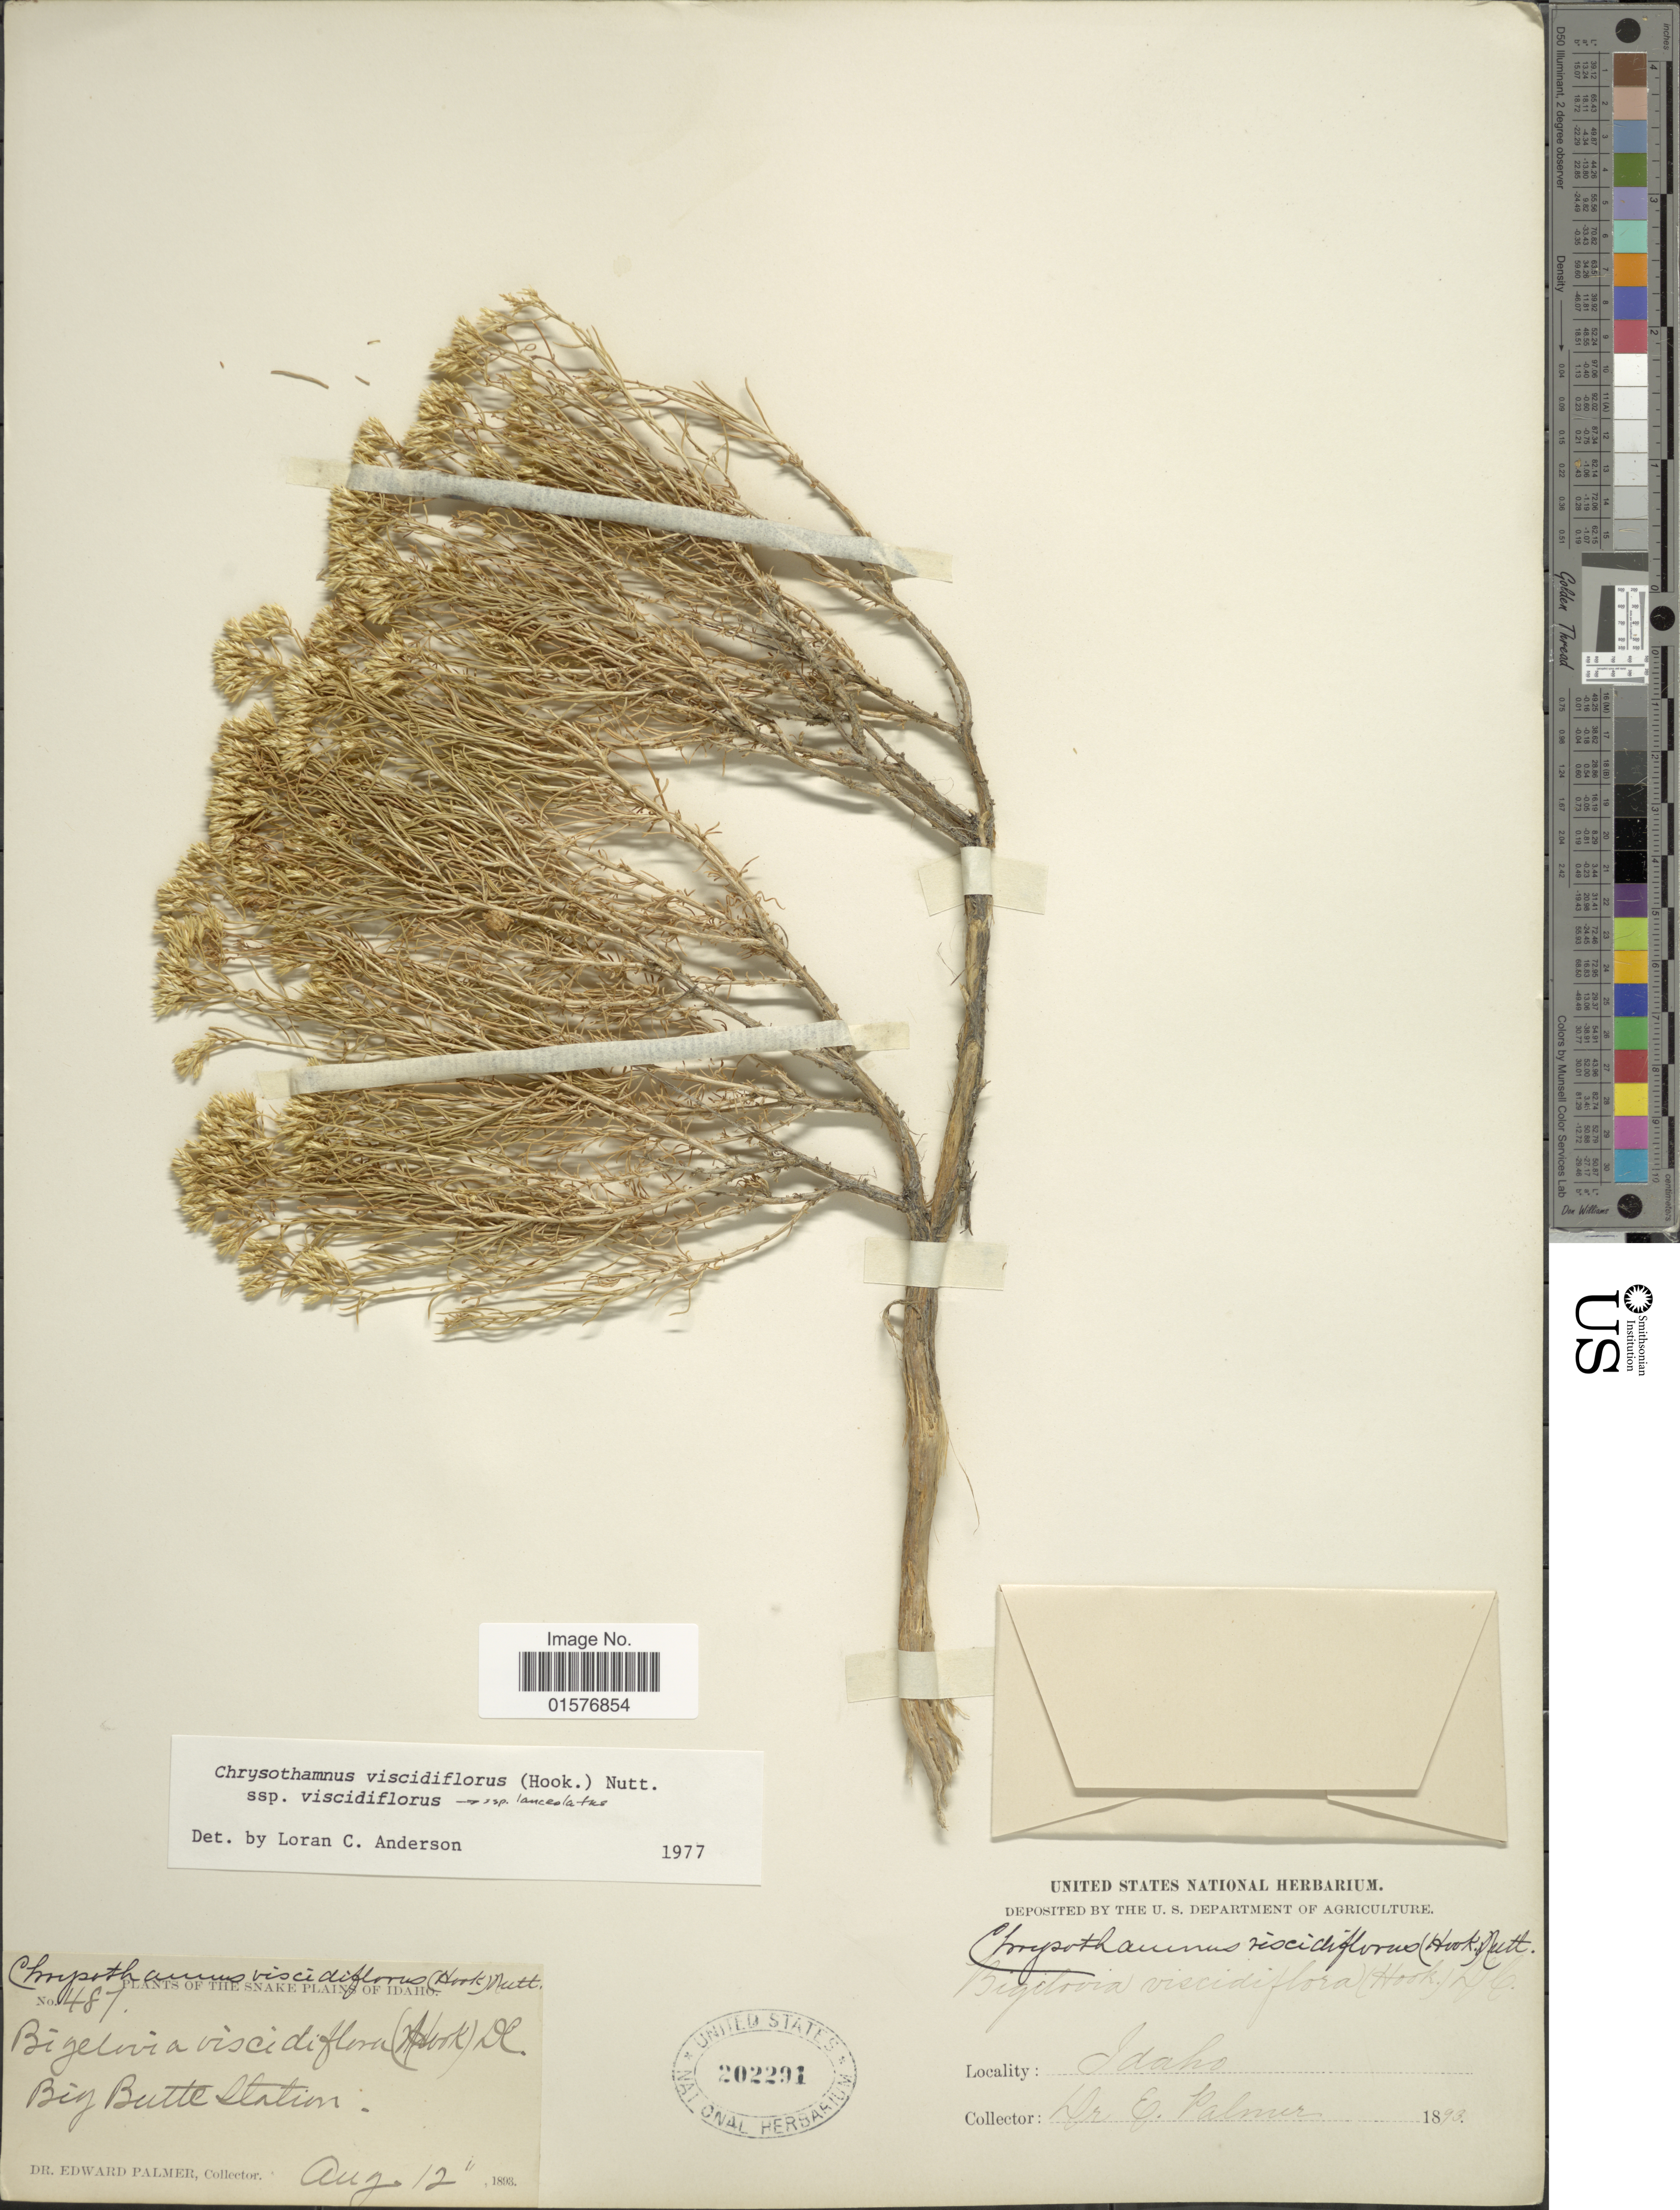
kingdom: Plantae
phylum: Tracheophyta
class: Magnoliopsida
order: Asterales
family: Asteraceae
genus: Chrysothamnus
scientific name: Chrysothamnus viscidiflorus subsp. viscidiflorus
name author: (Hook.) Nutt.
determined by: Urbatsch, Lowell E., Curator (LSU), Louisiana State University (UNITED STATES)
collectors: E. Palmer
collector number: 487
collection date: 1893-08-12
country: United States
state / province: Idaho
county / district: Butte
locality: Big Butte Station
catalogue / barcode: US 202291